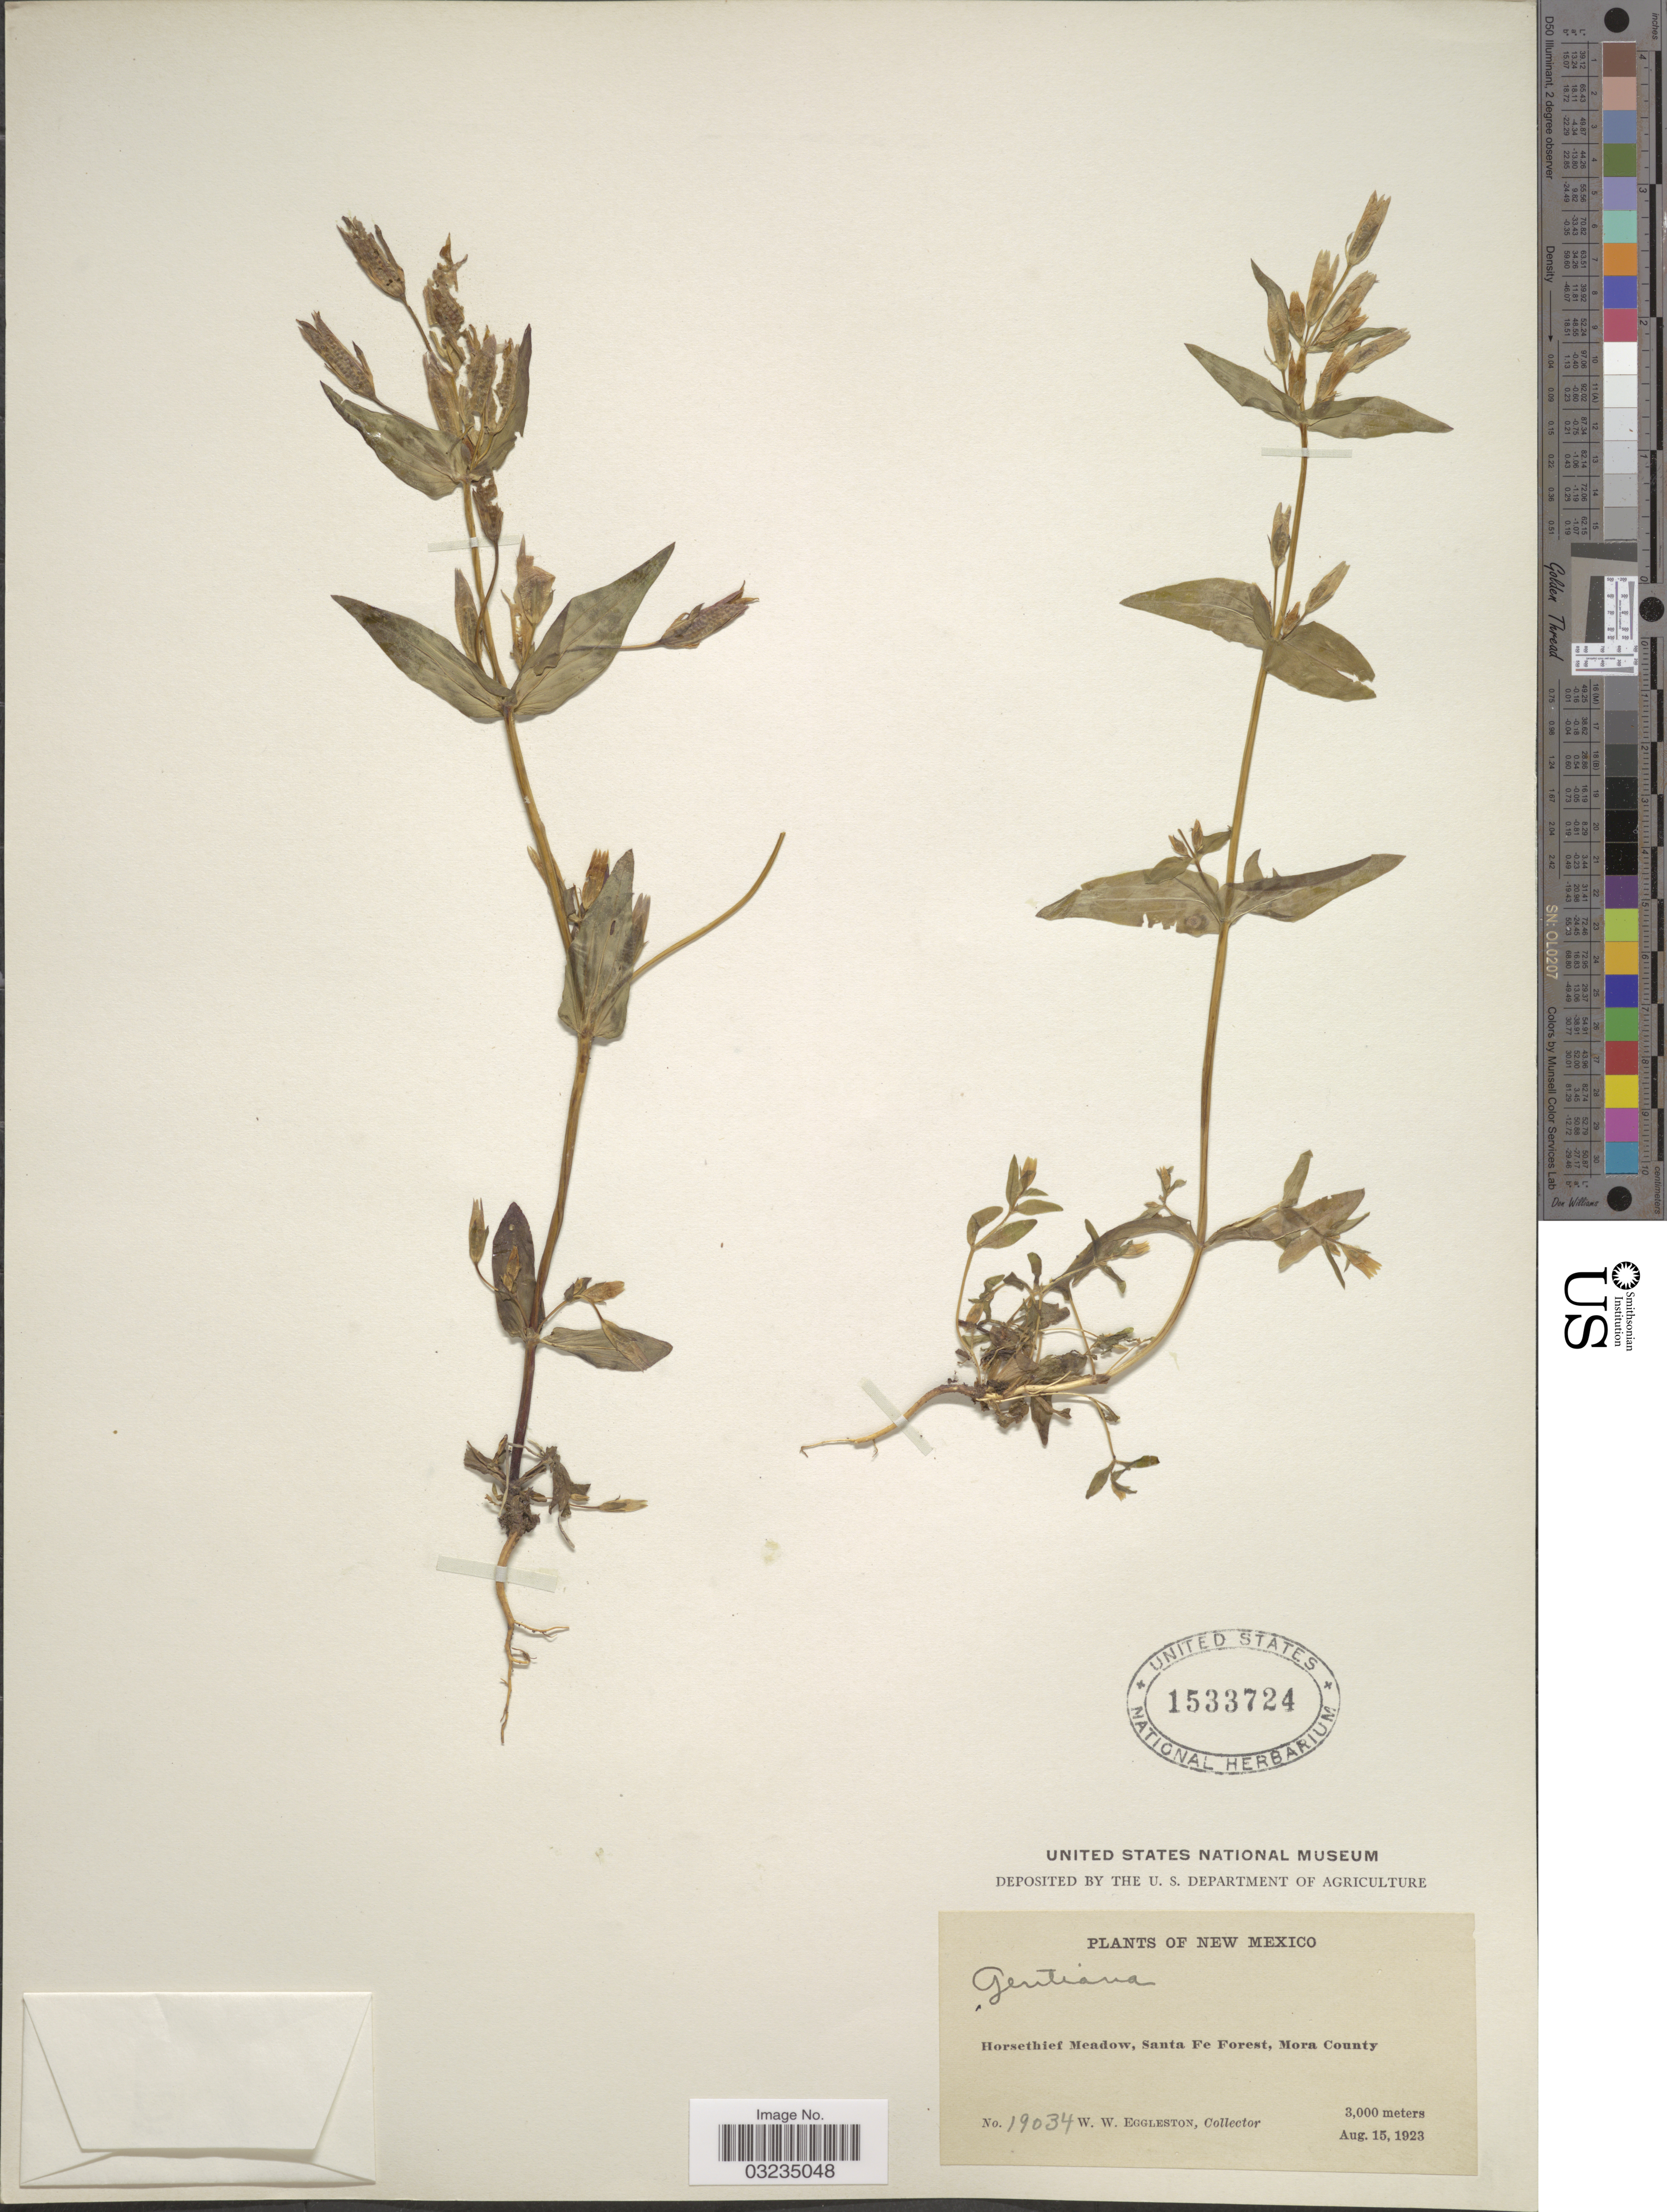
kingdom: Plantae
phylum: Tracheophyta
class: Magnoliopsida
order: Gentianales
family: Gentianaceae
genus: Gentiana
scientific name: Gentiana sp.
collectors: W. W. Eggleston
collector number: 19034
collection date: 1923-08-15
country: United States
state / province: New Mexico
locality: Horsethief Meadow, Santa Fe Forest, Mora County.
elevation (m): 3000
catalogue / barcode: US 1533724